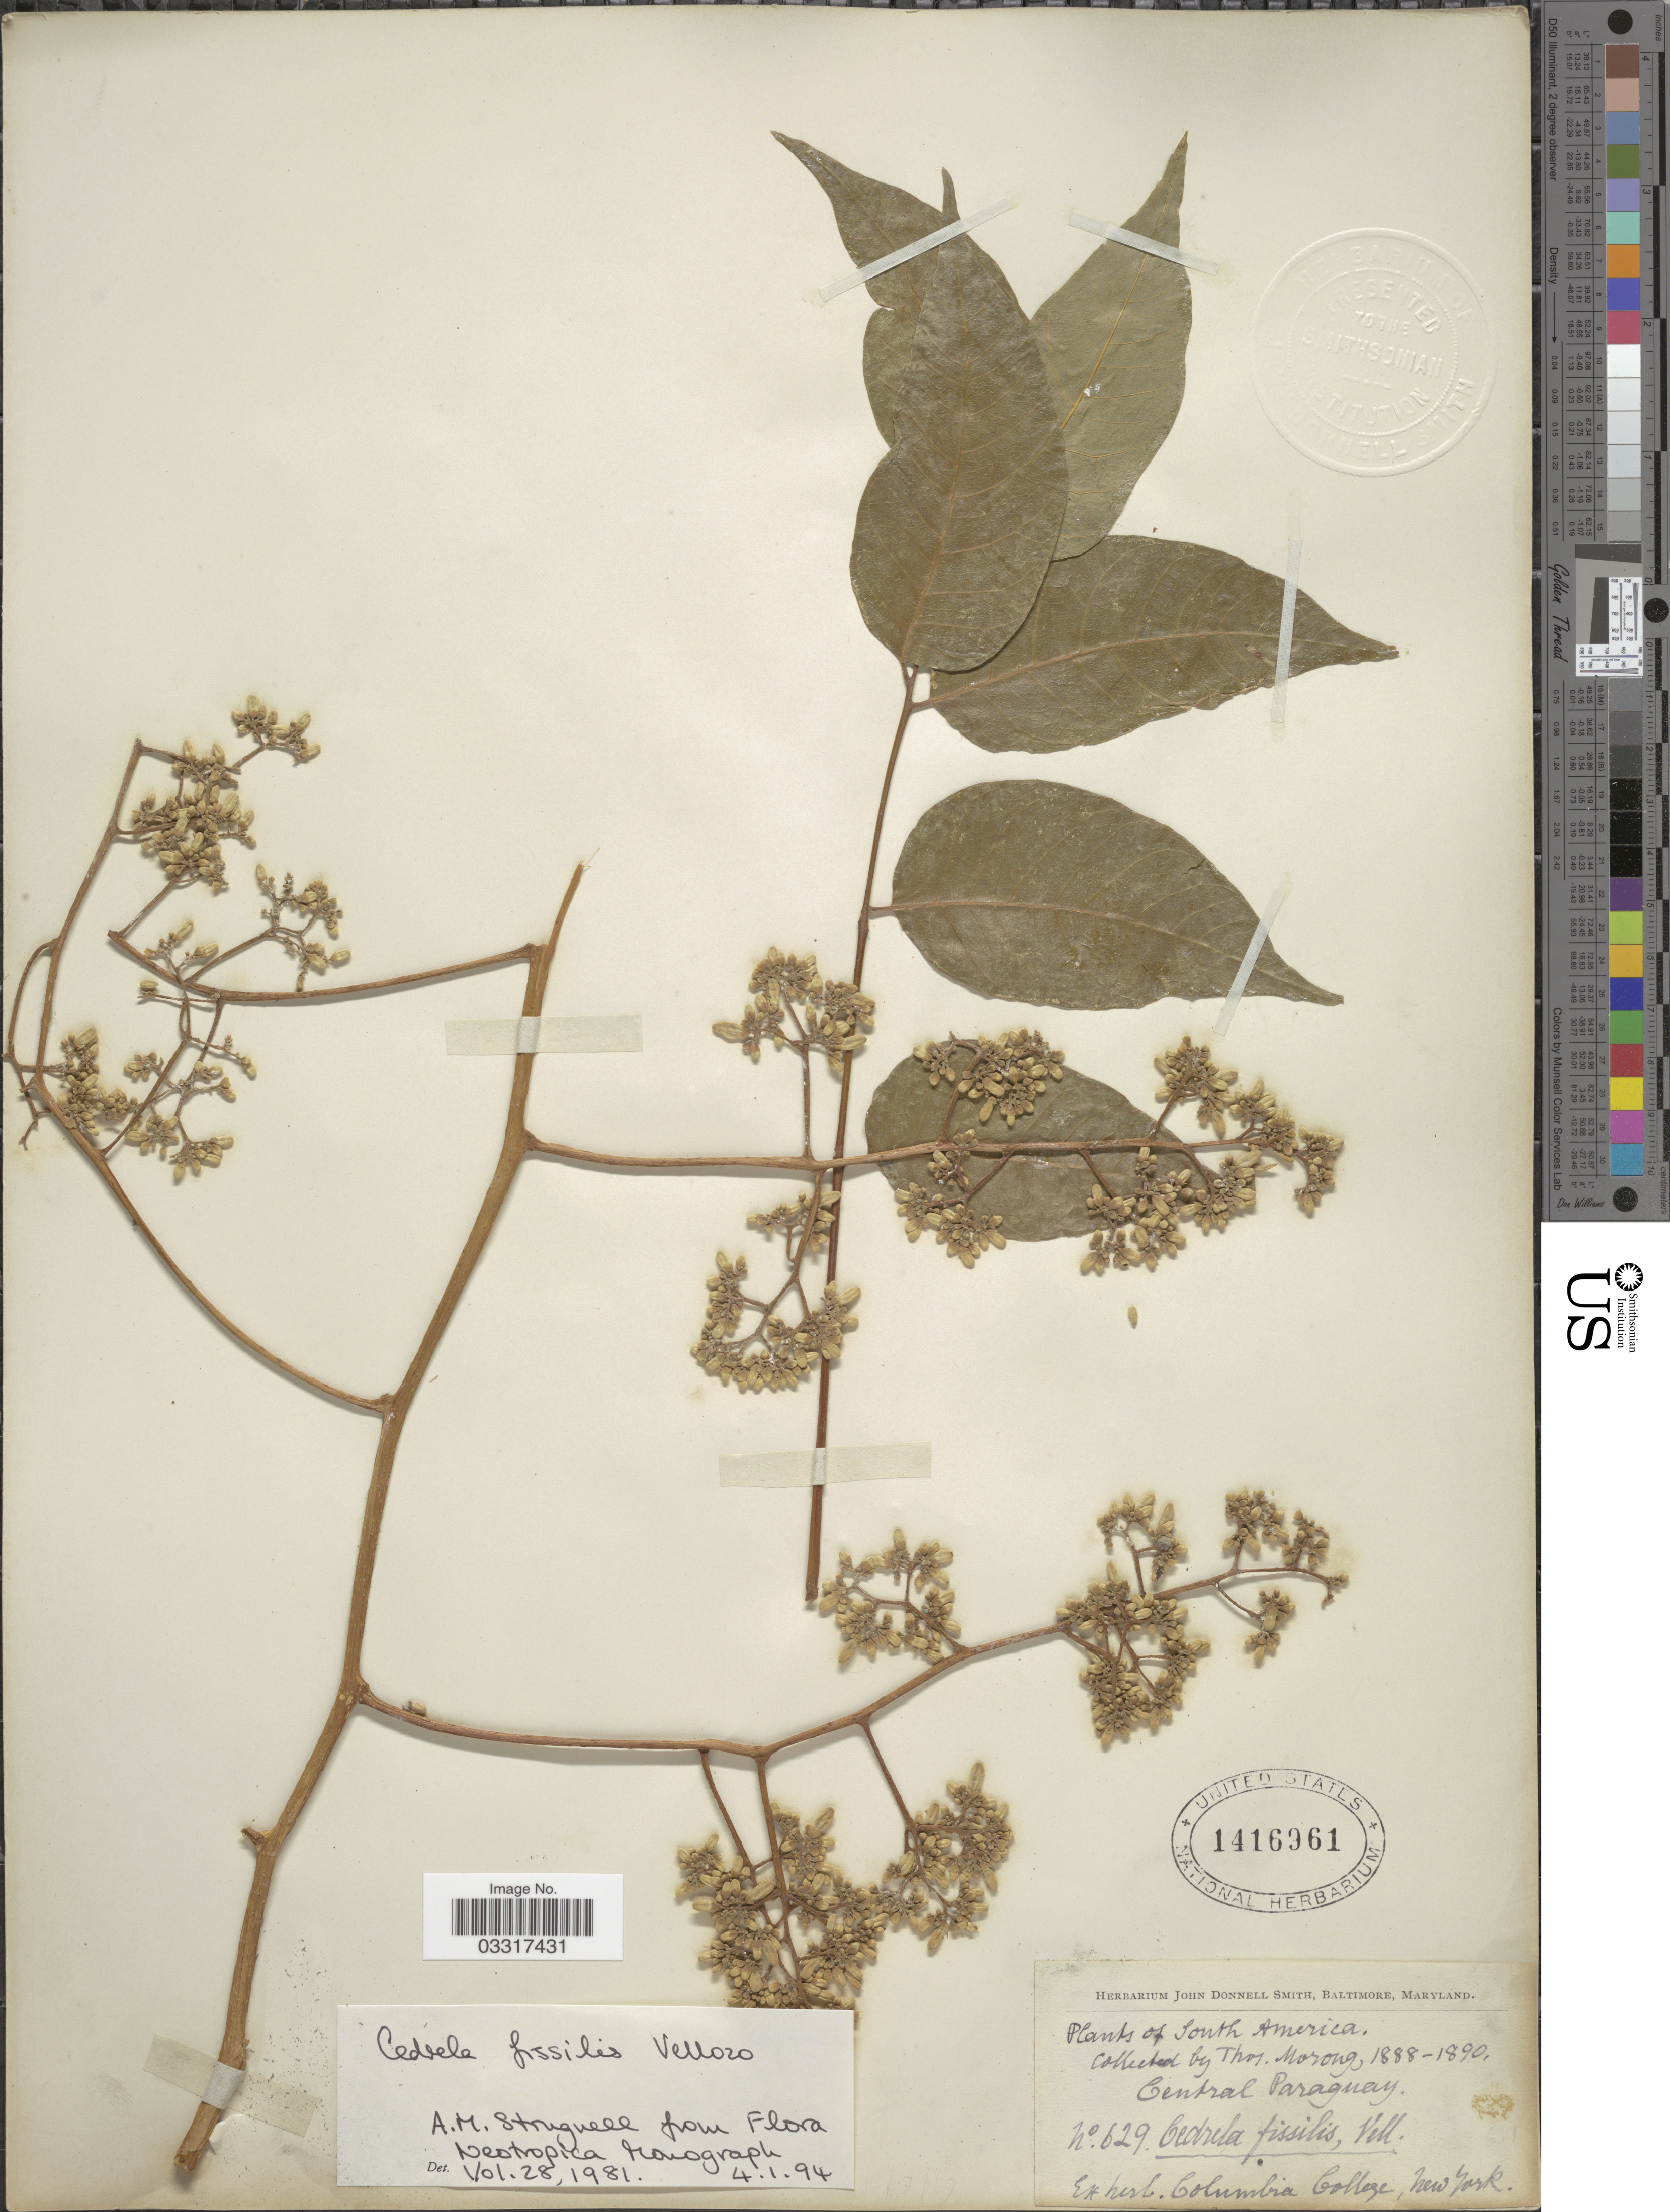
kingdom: Plantae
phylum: Tracheophyta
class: Magnoliopsida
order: Sapindales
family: Meliaceae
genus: Cedrela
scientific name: Cedrela fissilis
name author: Vell.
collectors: ex herb. T. Morong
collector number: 629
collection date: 1888/1890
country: Paraguay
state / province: Central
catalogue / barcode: US 1416961